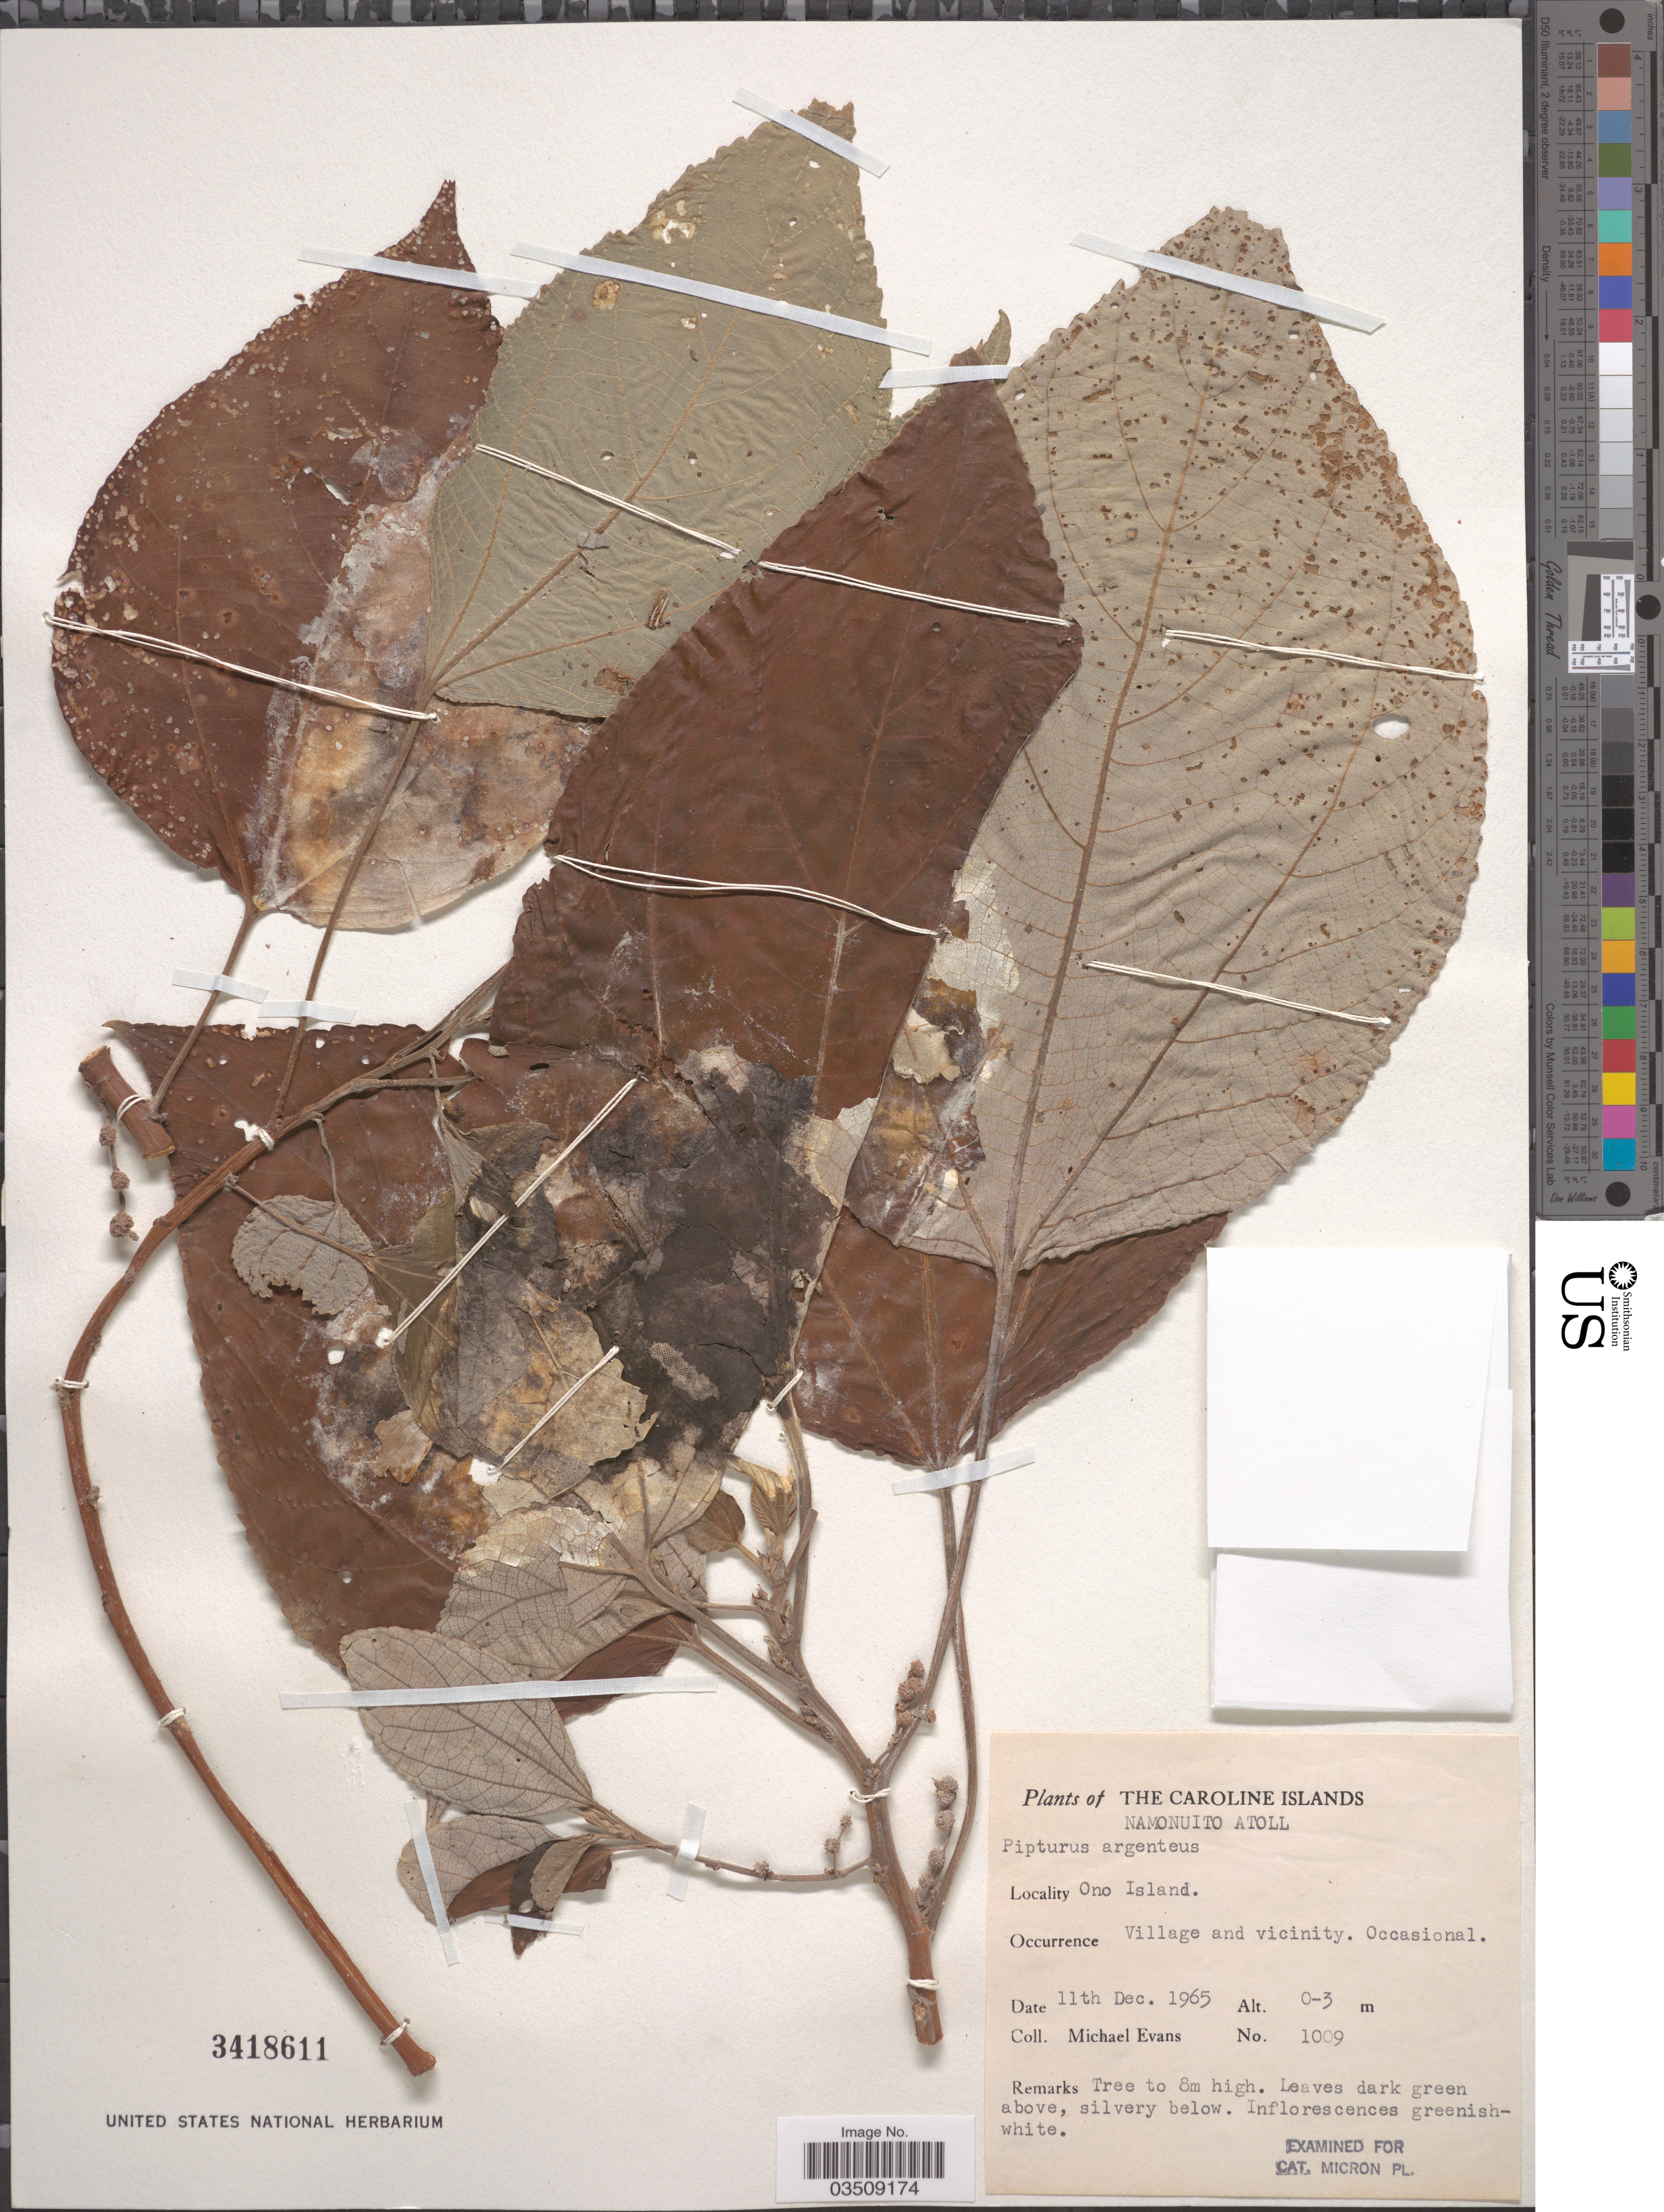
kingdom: Plantae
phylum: Tracheophyta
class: Magnoliopsida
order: Rosales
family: Urticaceae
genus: Pipturus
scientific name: Pipturus argenteus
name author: (G. Forst.) Wedd.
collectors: M. Evans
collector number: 1009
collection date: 1965-12-11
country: Micronesia, Federated States of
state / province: Truk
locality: Caroline Islands. Namonuito Atoll. Ono Island. Village and vicinity.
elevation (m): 0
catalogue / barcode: US 3418611